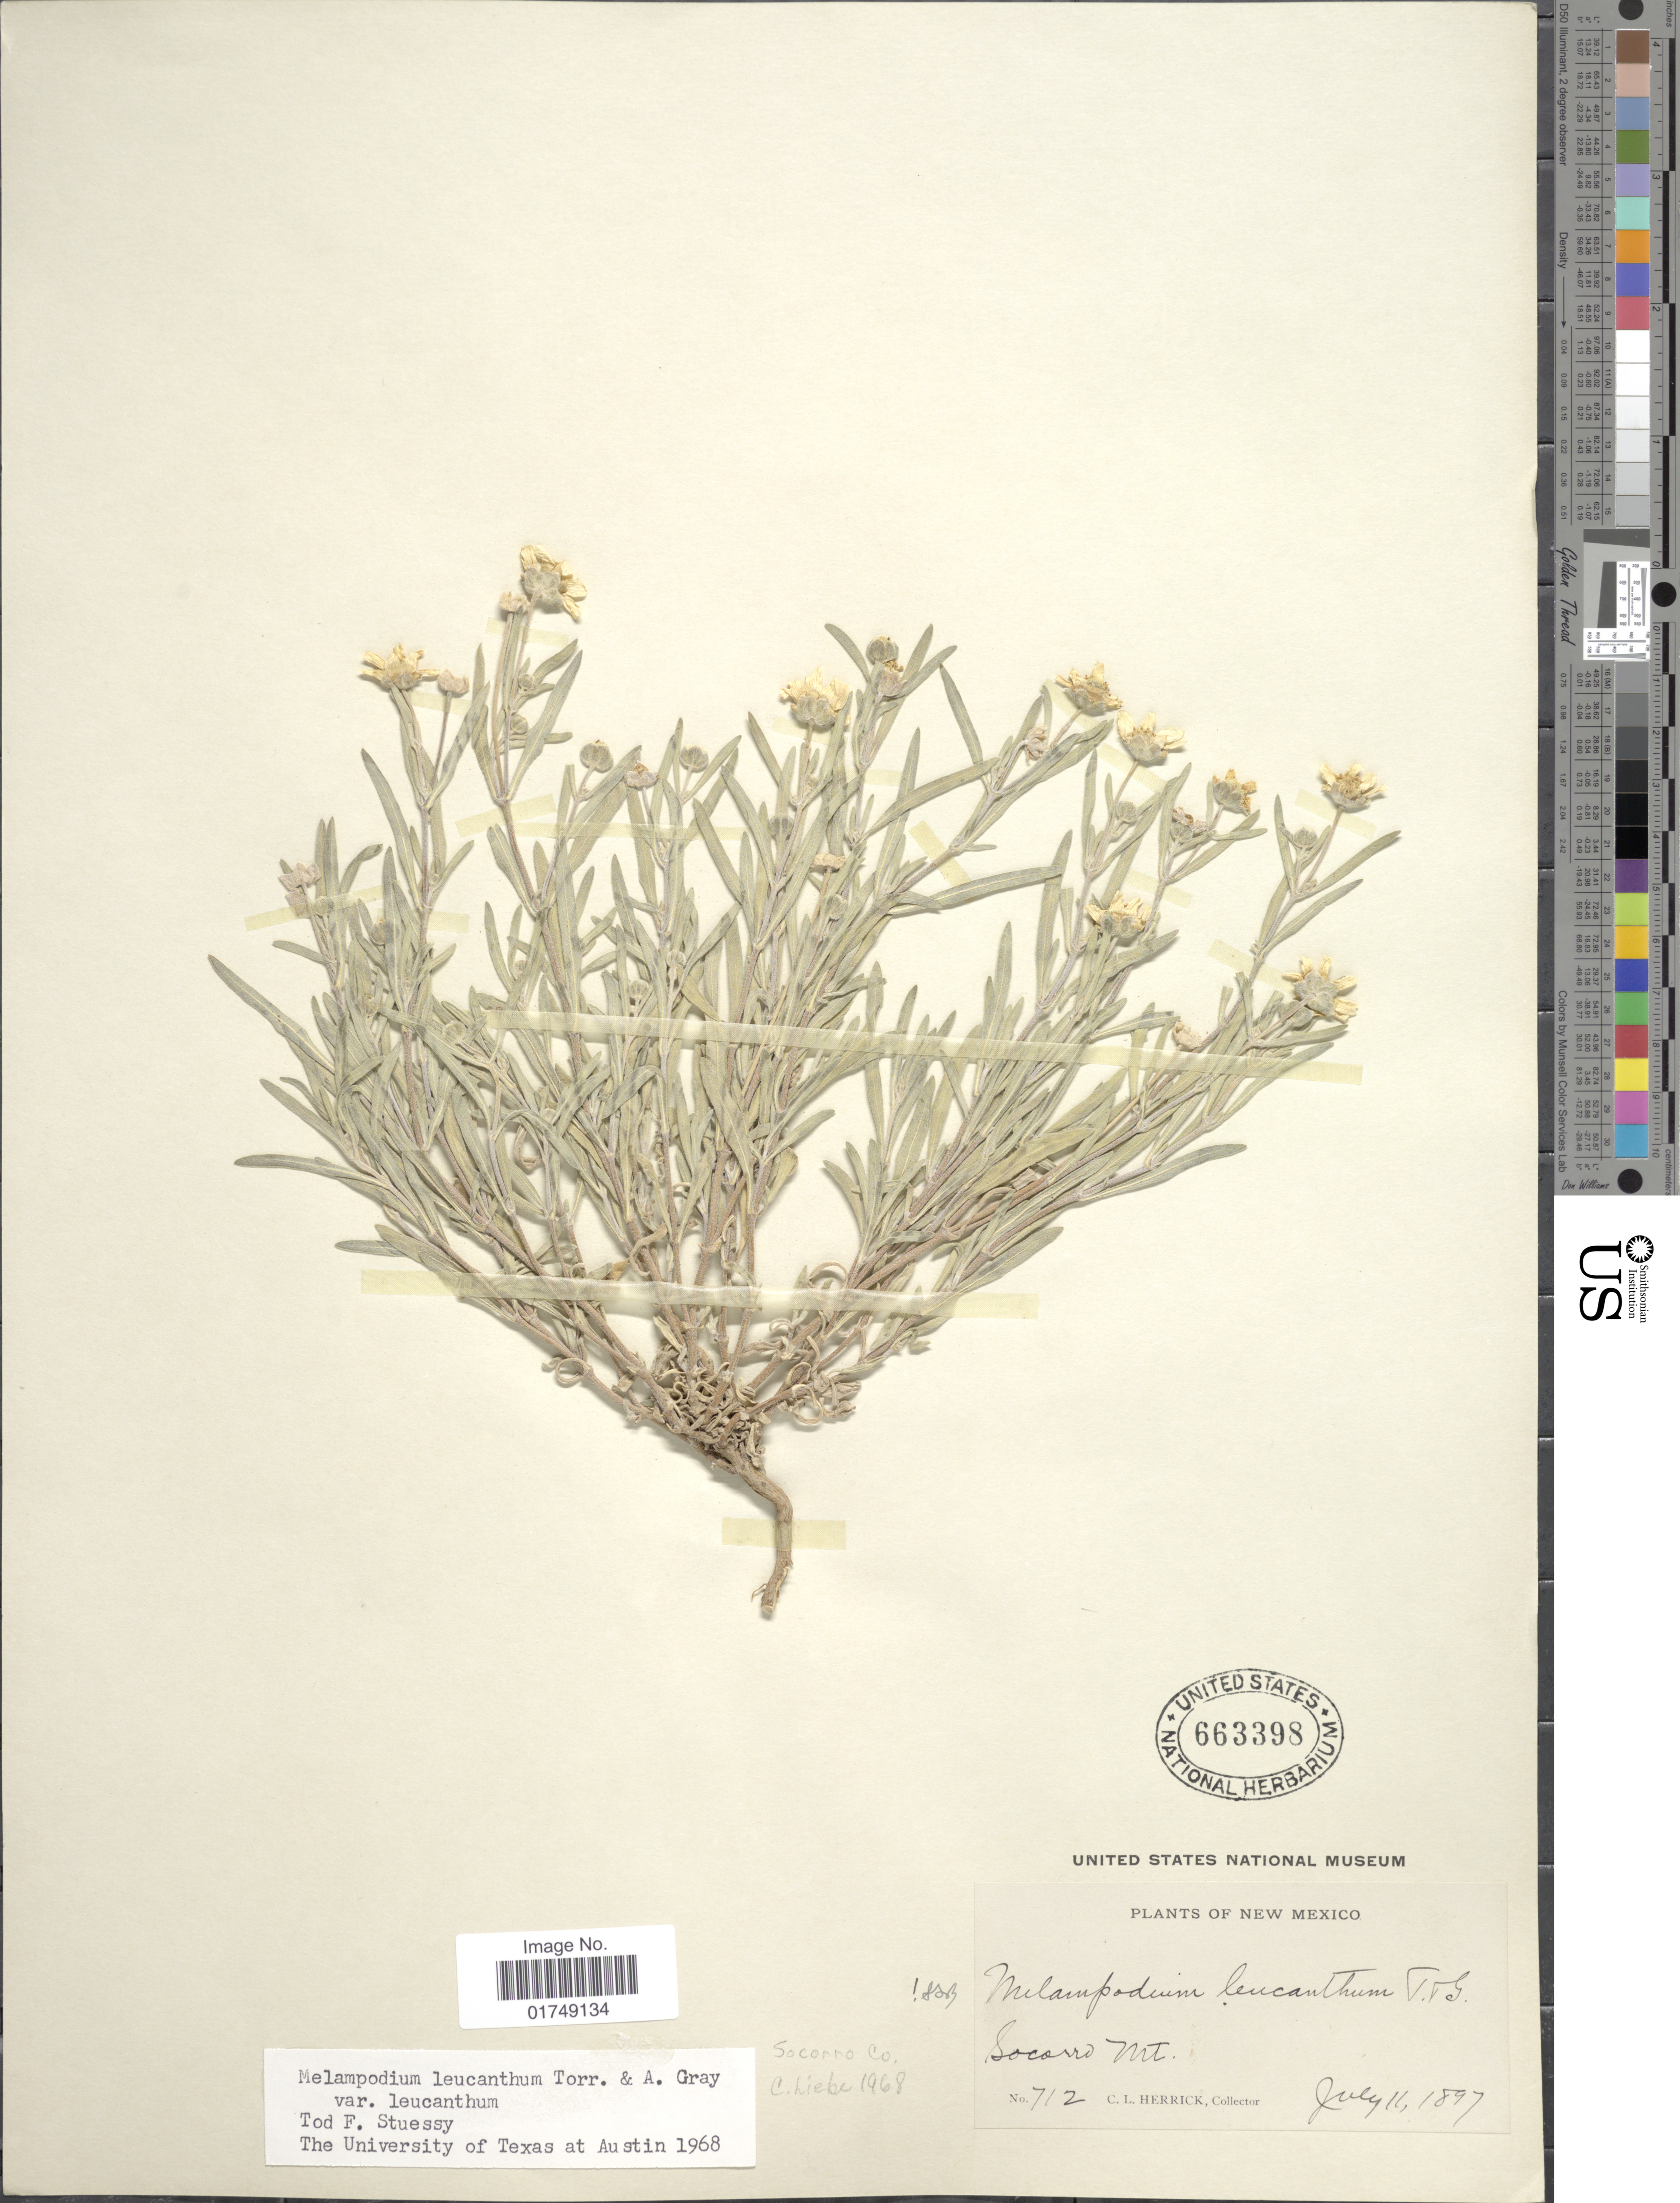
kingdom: Plantae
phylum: Tracheophyta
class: Magnoliopsida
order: Asterales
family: Asteraceae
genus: Melampodium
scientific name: Melampodium leucanthum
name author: Torr. & A. Gray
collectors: C. Herrick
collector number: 712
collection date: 1897-07-11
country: United States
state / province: New Mexico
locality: Socorro Mt., Socorro Co.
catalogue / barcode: US 663398